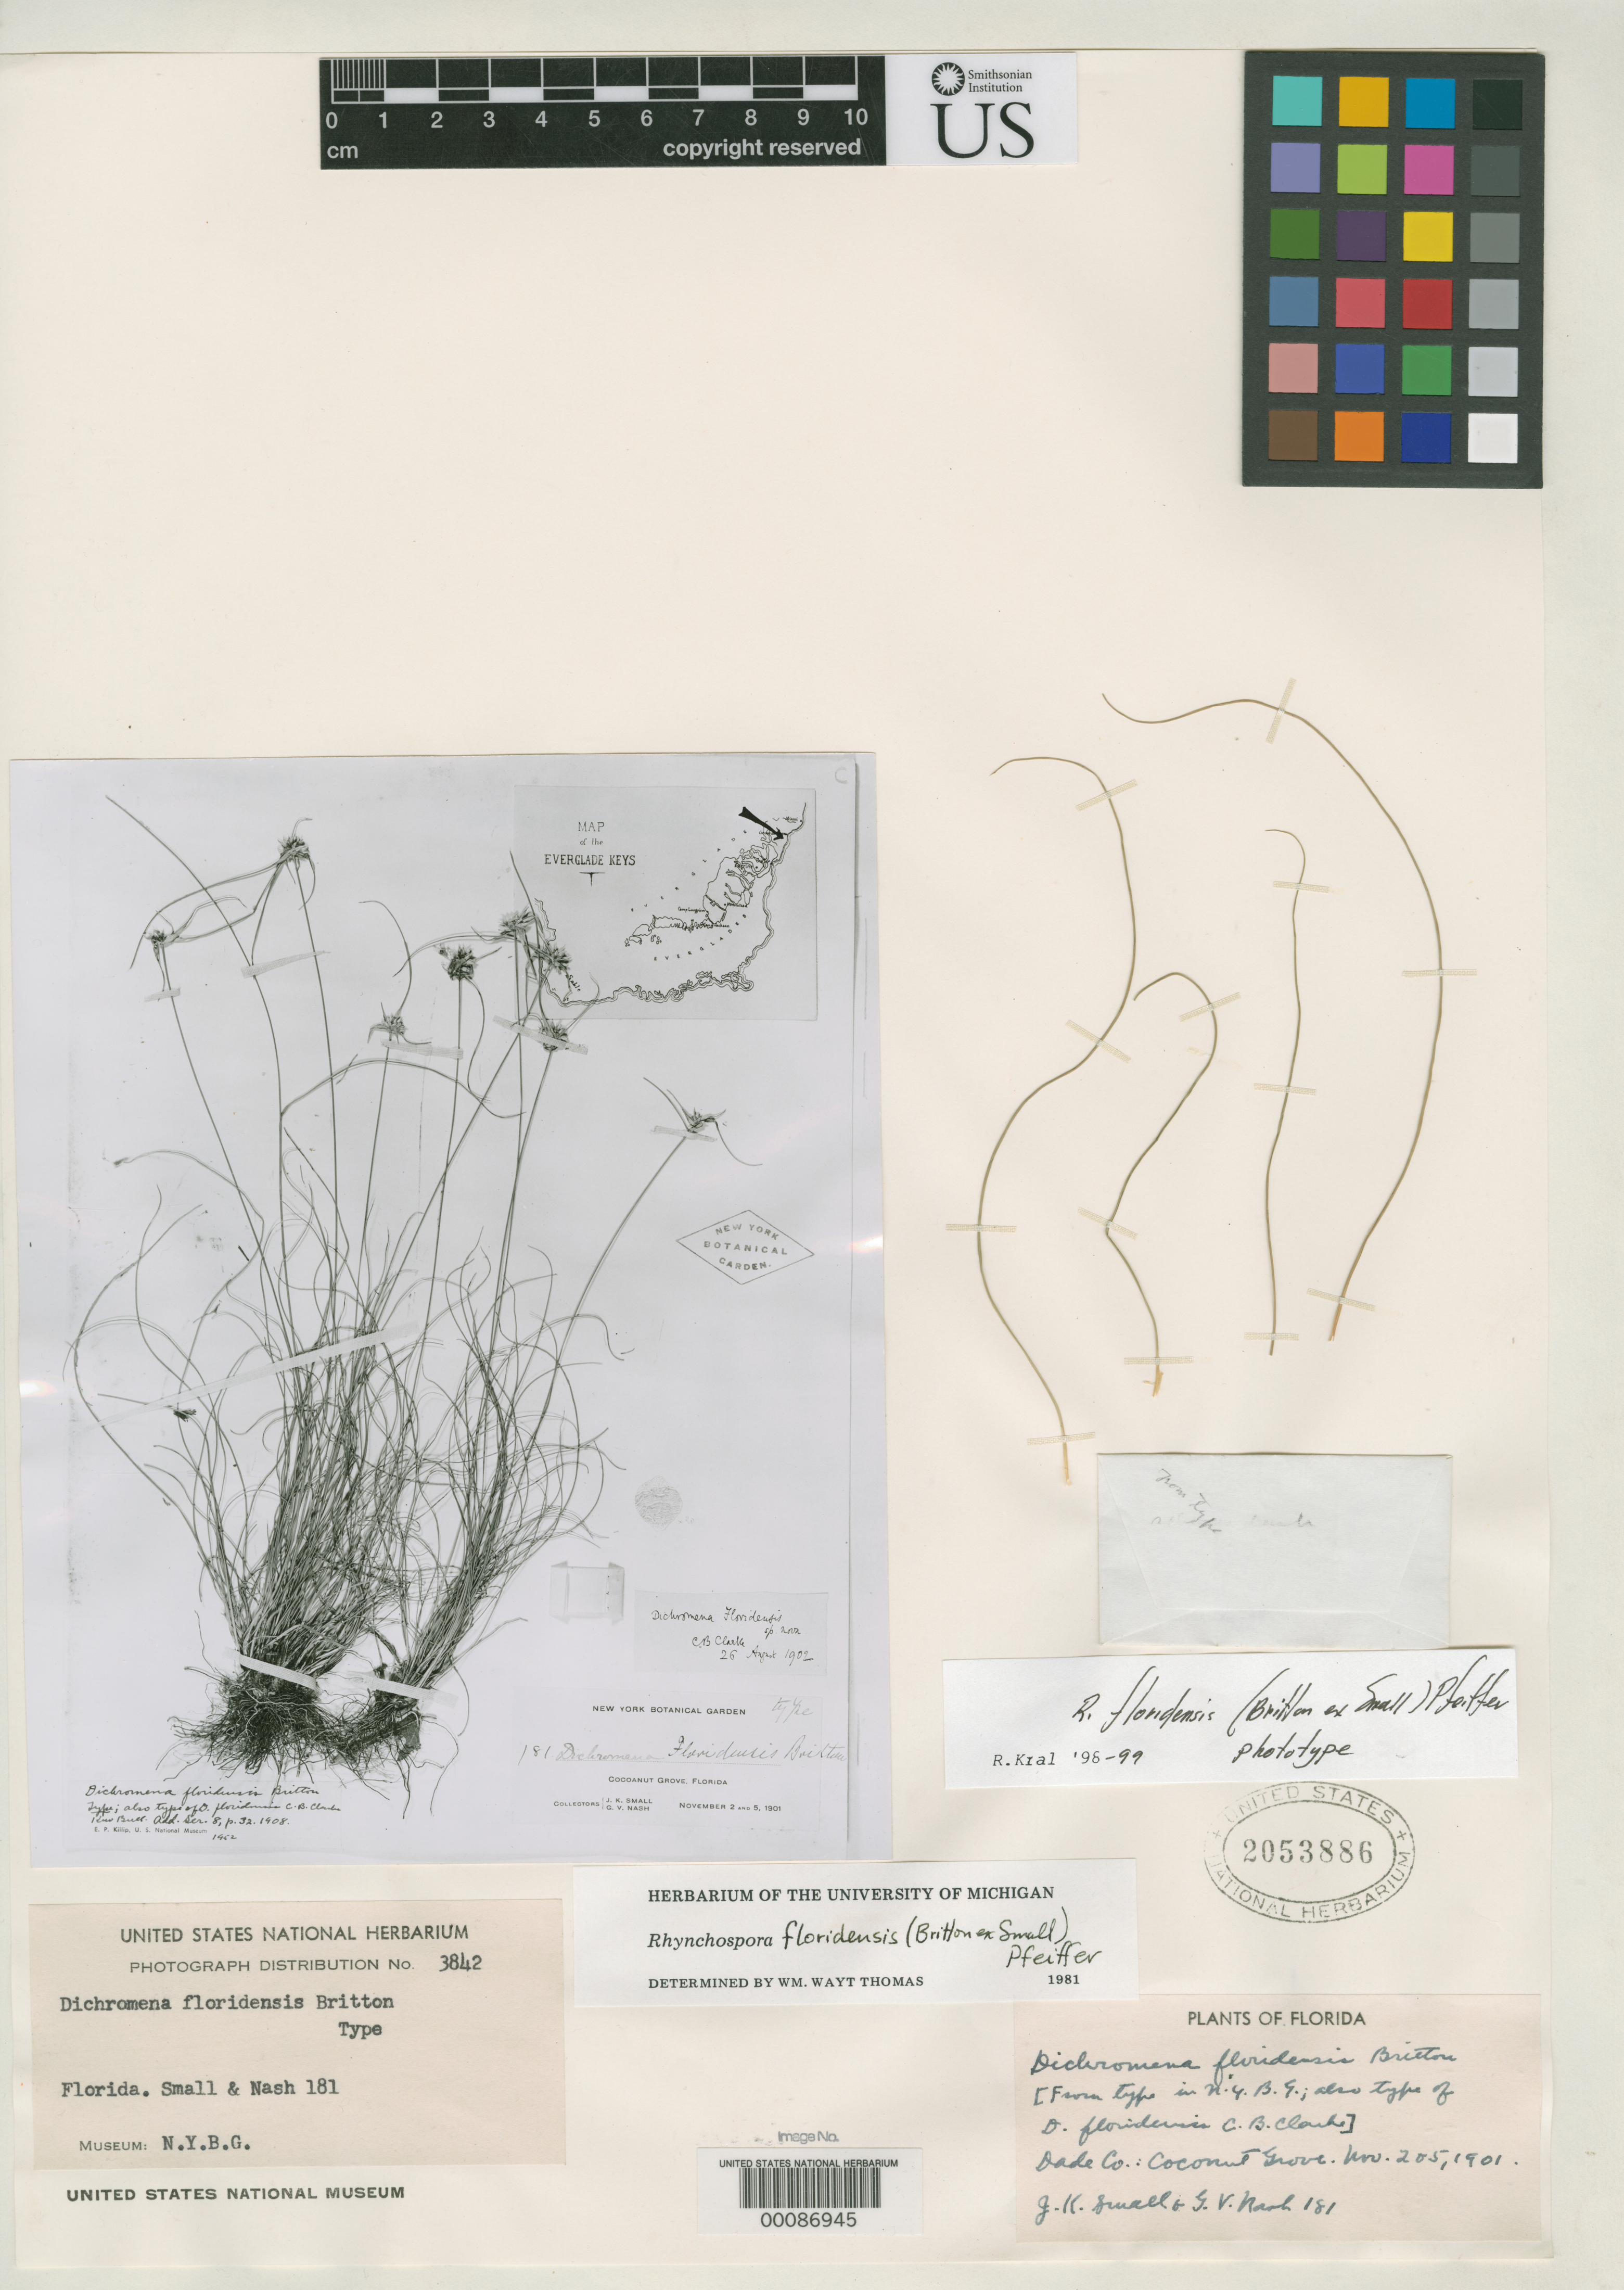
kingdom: Plantae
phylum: Tracheophyta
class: Liliopsida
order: Poales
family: Cyperaceae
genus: Dichromena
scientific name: Dichromena floridensis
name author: Britton in Small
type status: Type Material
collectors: J. K. Small & G. V. Nash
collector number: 181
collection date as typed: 02 Nov 1901 and 05 Nov 1901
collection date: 1901-11-02,1901-11-05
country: United States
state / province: Florida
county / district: Dade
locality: Coconut Grove.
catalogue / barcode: US 2053886